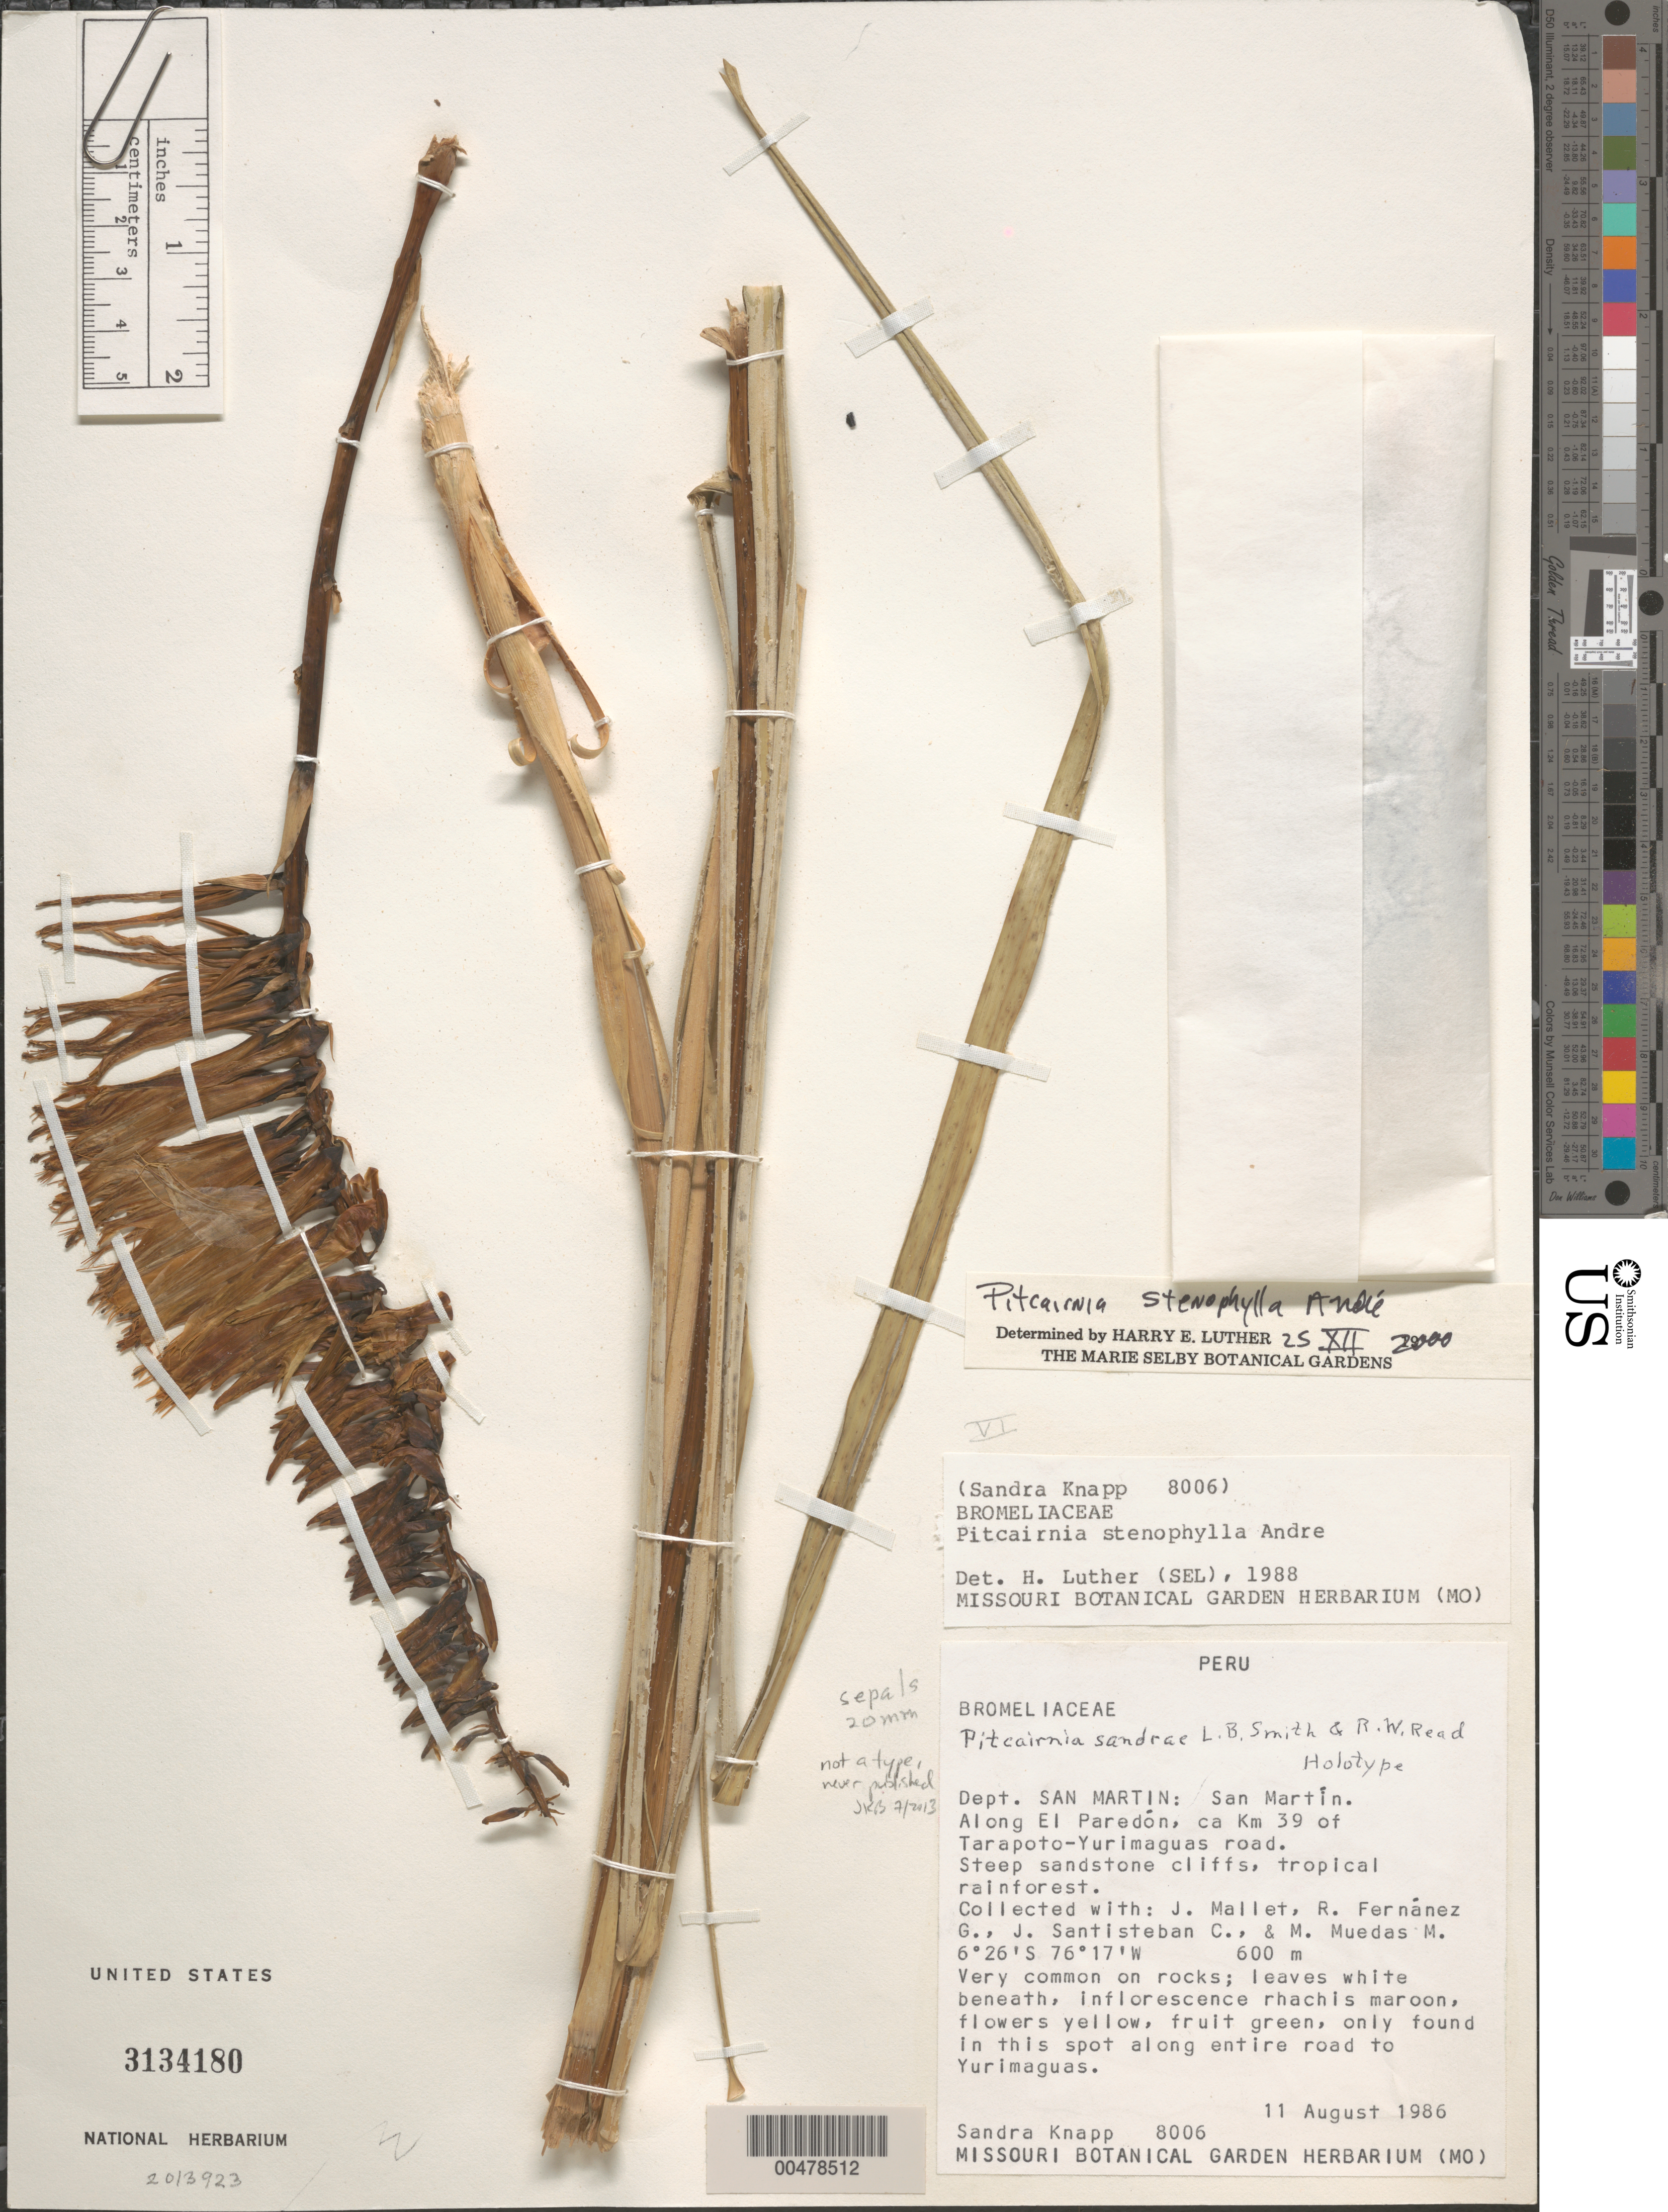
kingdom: Plantae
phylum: Tracheophyta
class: Liliopsida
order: Poales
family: Bromeliaceae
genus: Pitcairnia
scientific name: Pitcairnia stenophylla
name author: André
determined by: Luther, Harry E.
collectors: S. Knapp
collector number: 8006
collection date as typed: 11 Aug 1986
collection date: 1986-08-11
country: Peru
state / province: San Martín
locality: San martin, along el paredon, ca. km 39 of tarapoto-yurimaguas road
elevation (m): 600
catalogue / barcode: US 3134180